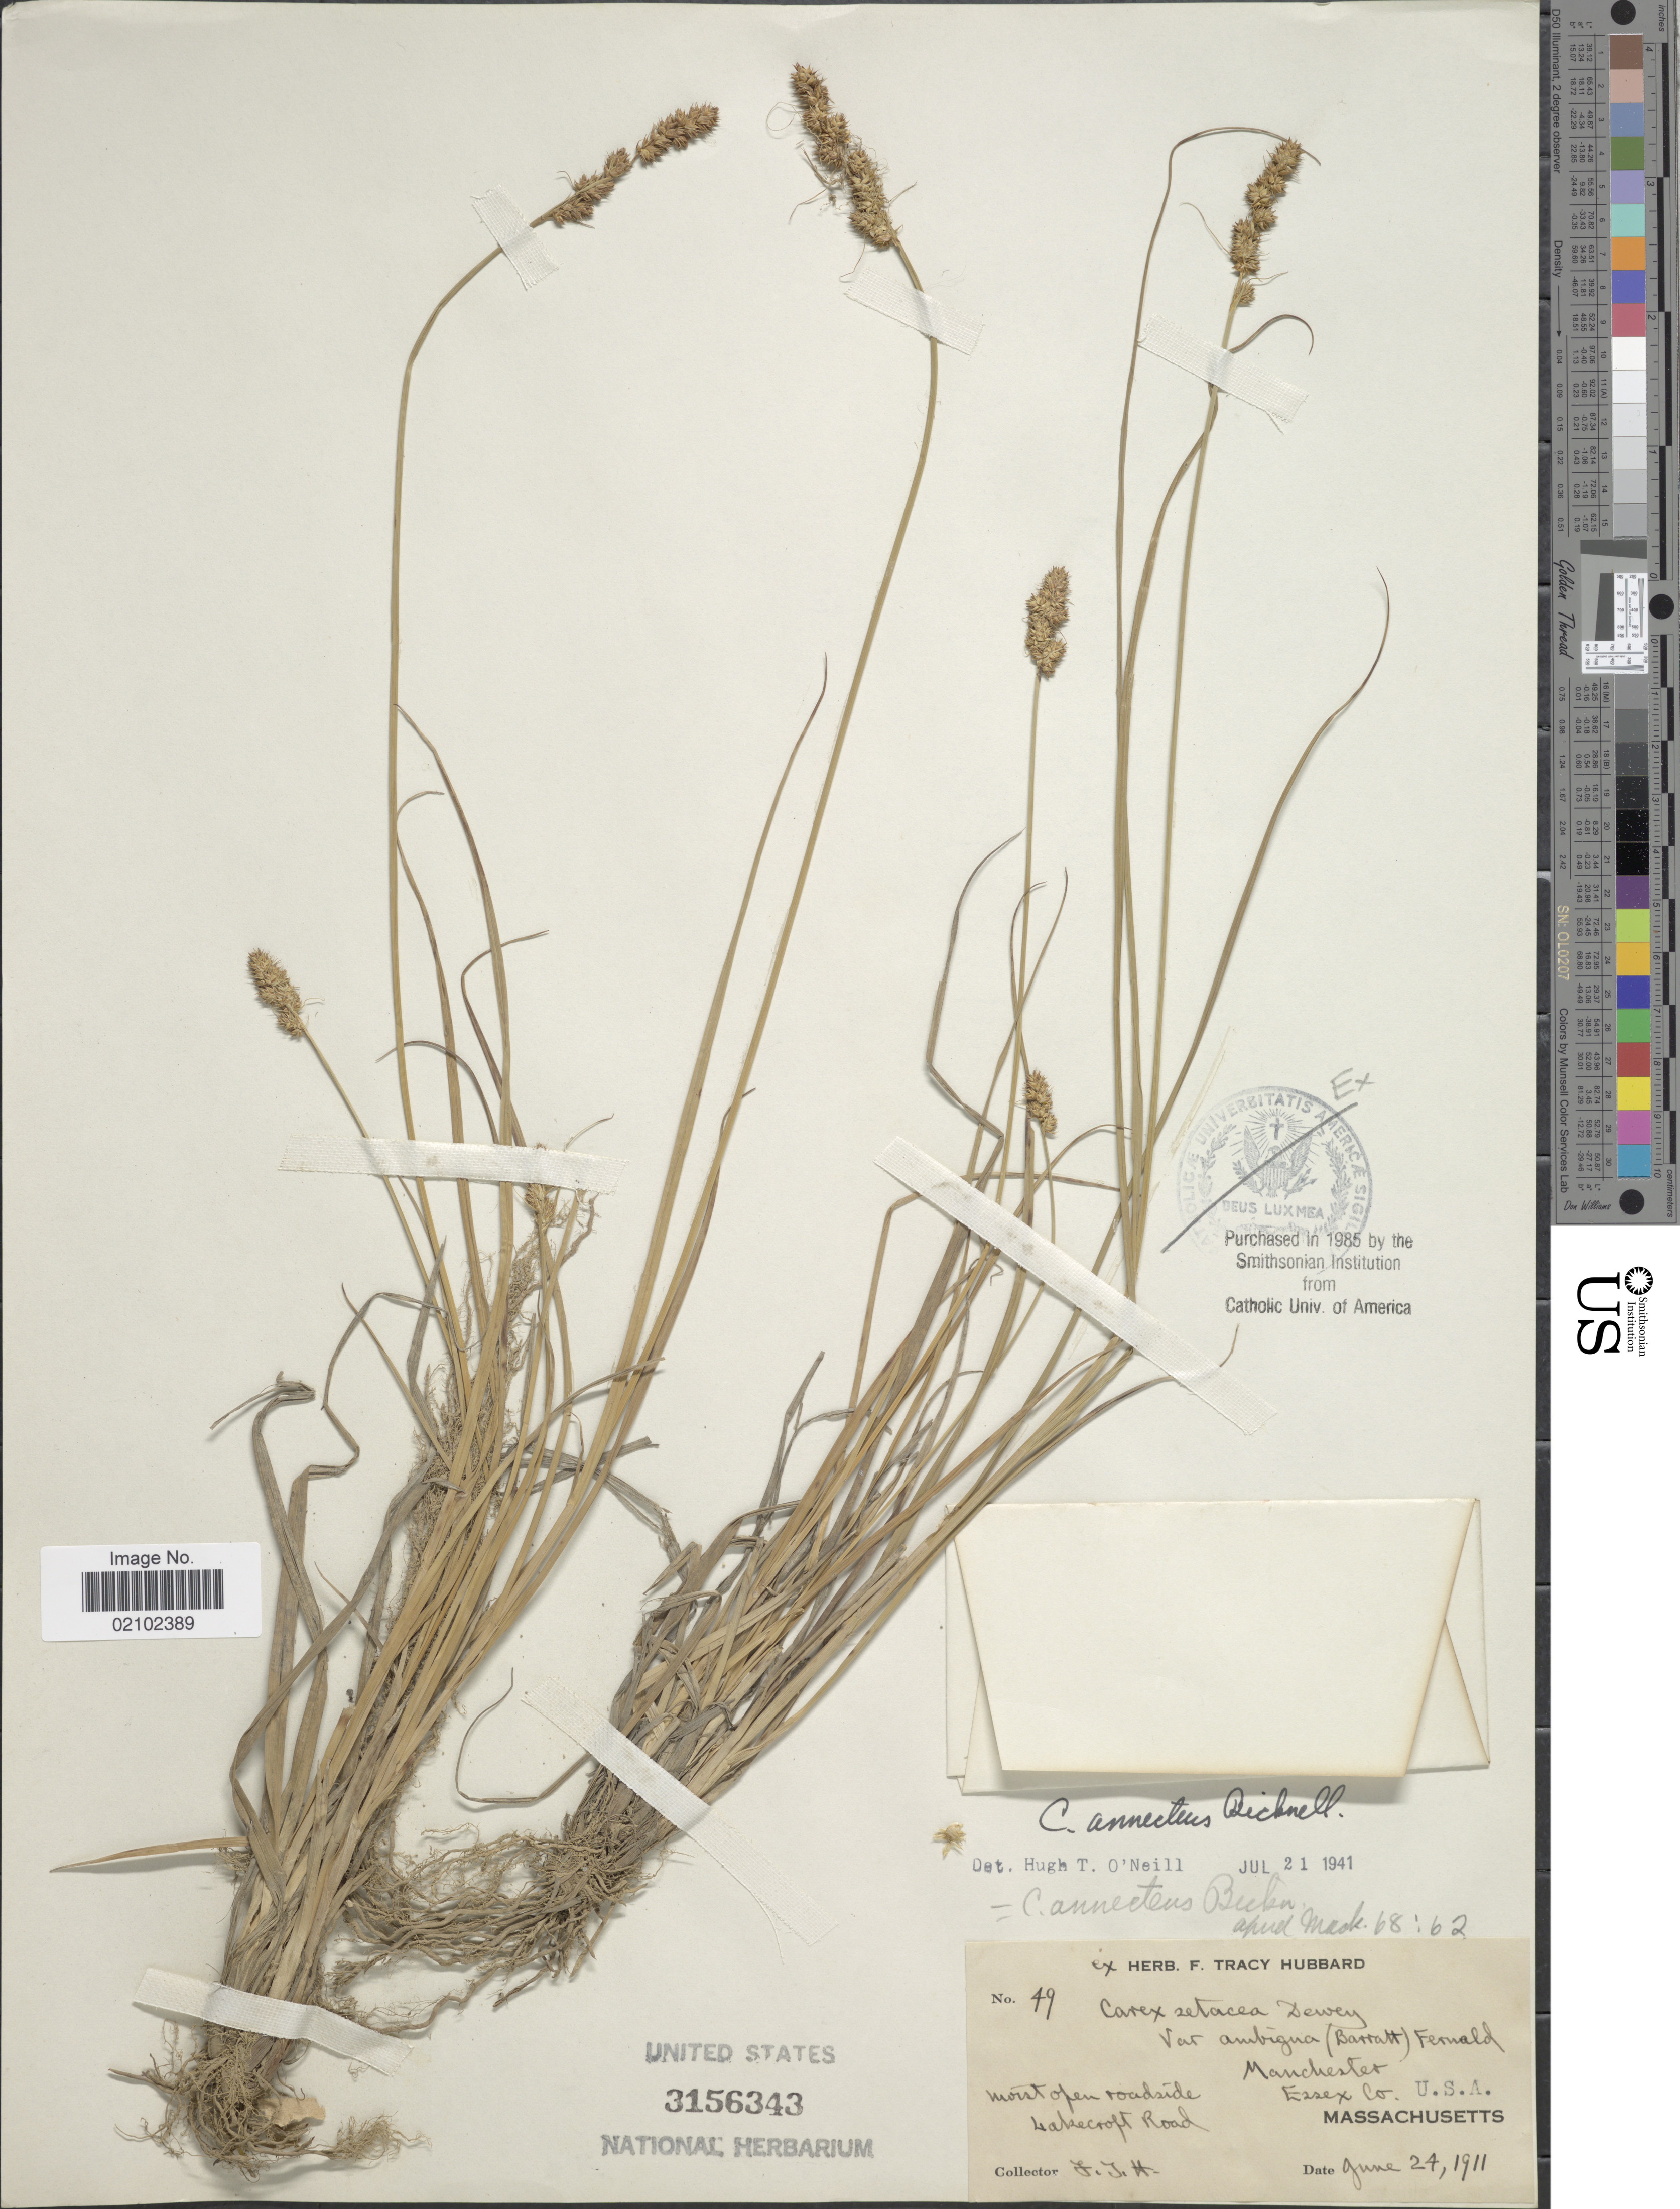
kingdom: Plantae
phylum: Tracheophyta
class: Liliopsida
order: Poales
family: Cyperaceae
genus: Carex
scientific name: Carex annectens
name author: (E.P. Bicknell) E.P. Bicknell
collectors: F. T. Hubbard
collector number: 49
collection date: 1911-06-24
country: United States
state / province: Massachusetts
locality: Lakecroft Road, Manchester Essex Co.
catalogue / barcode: US 3156343